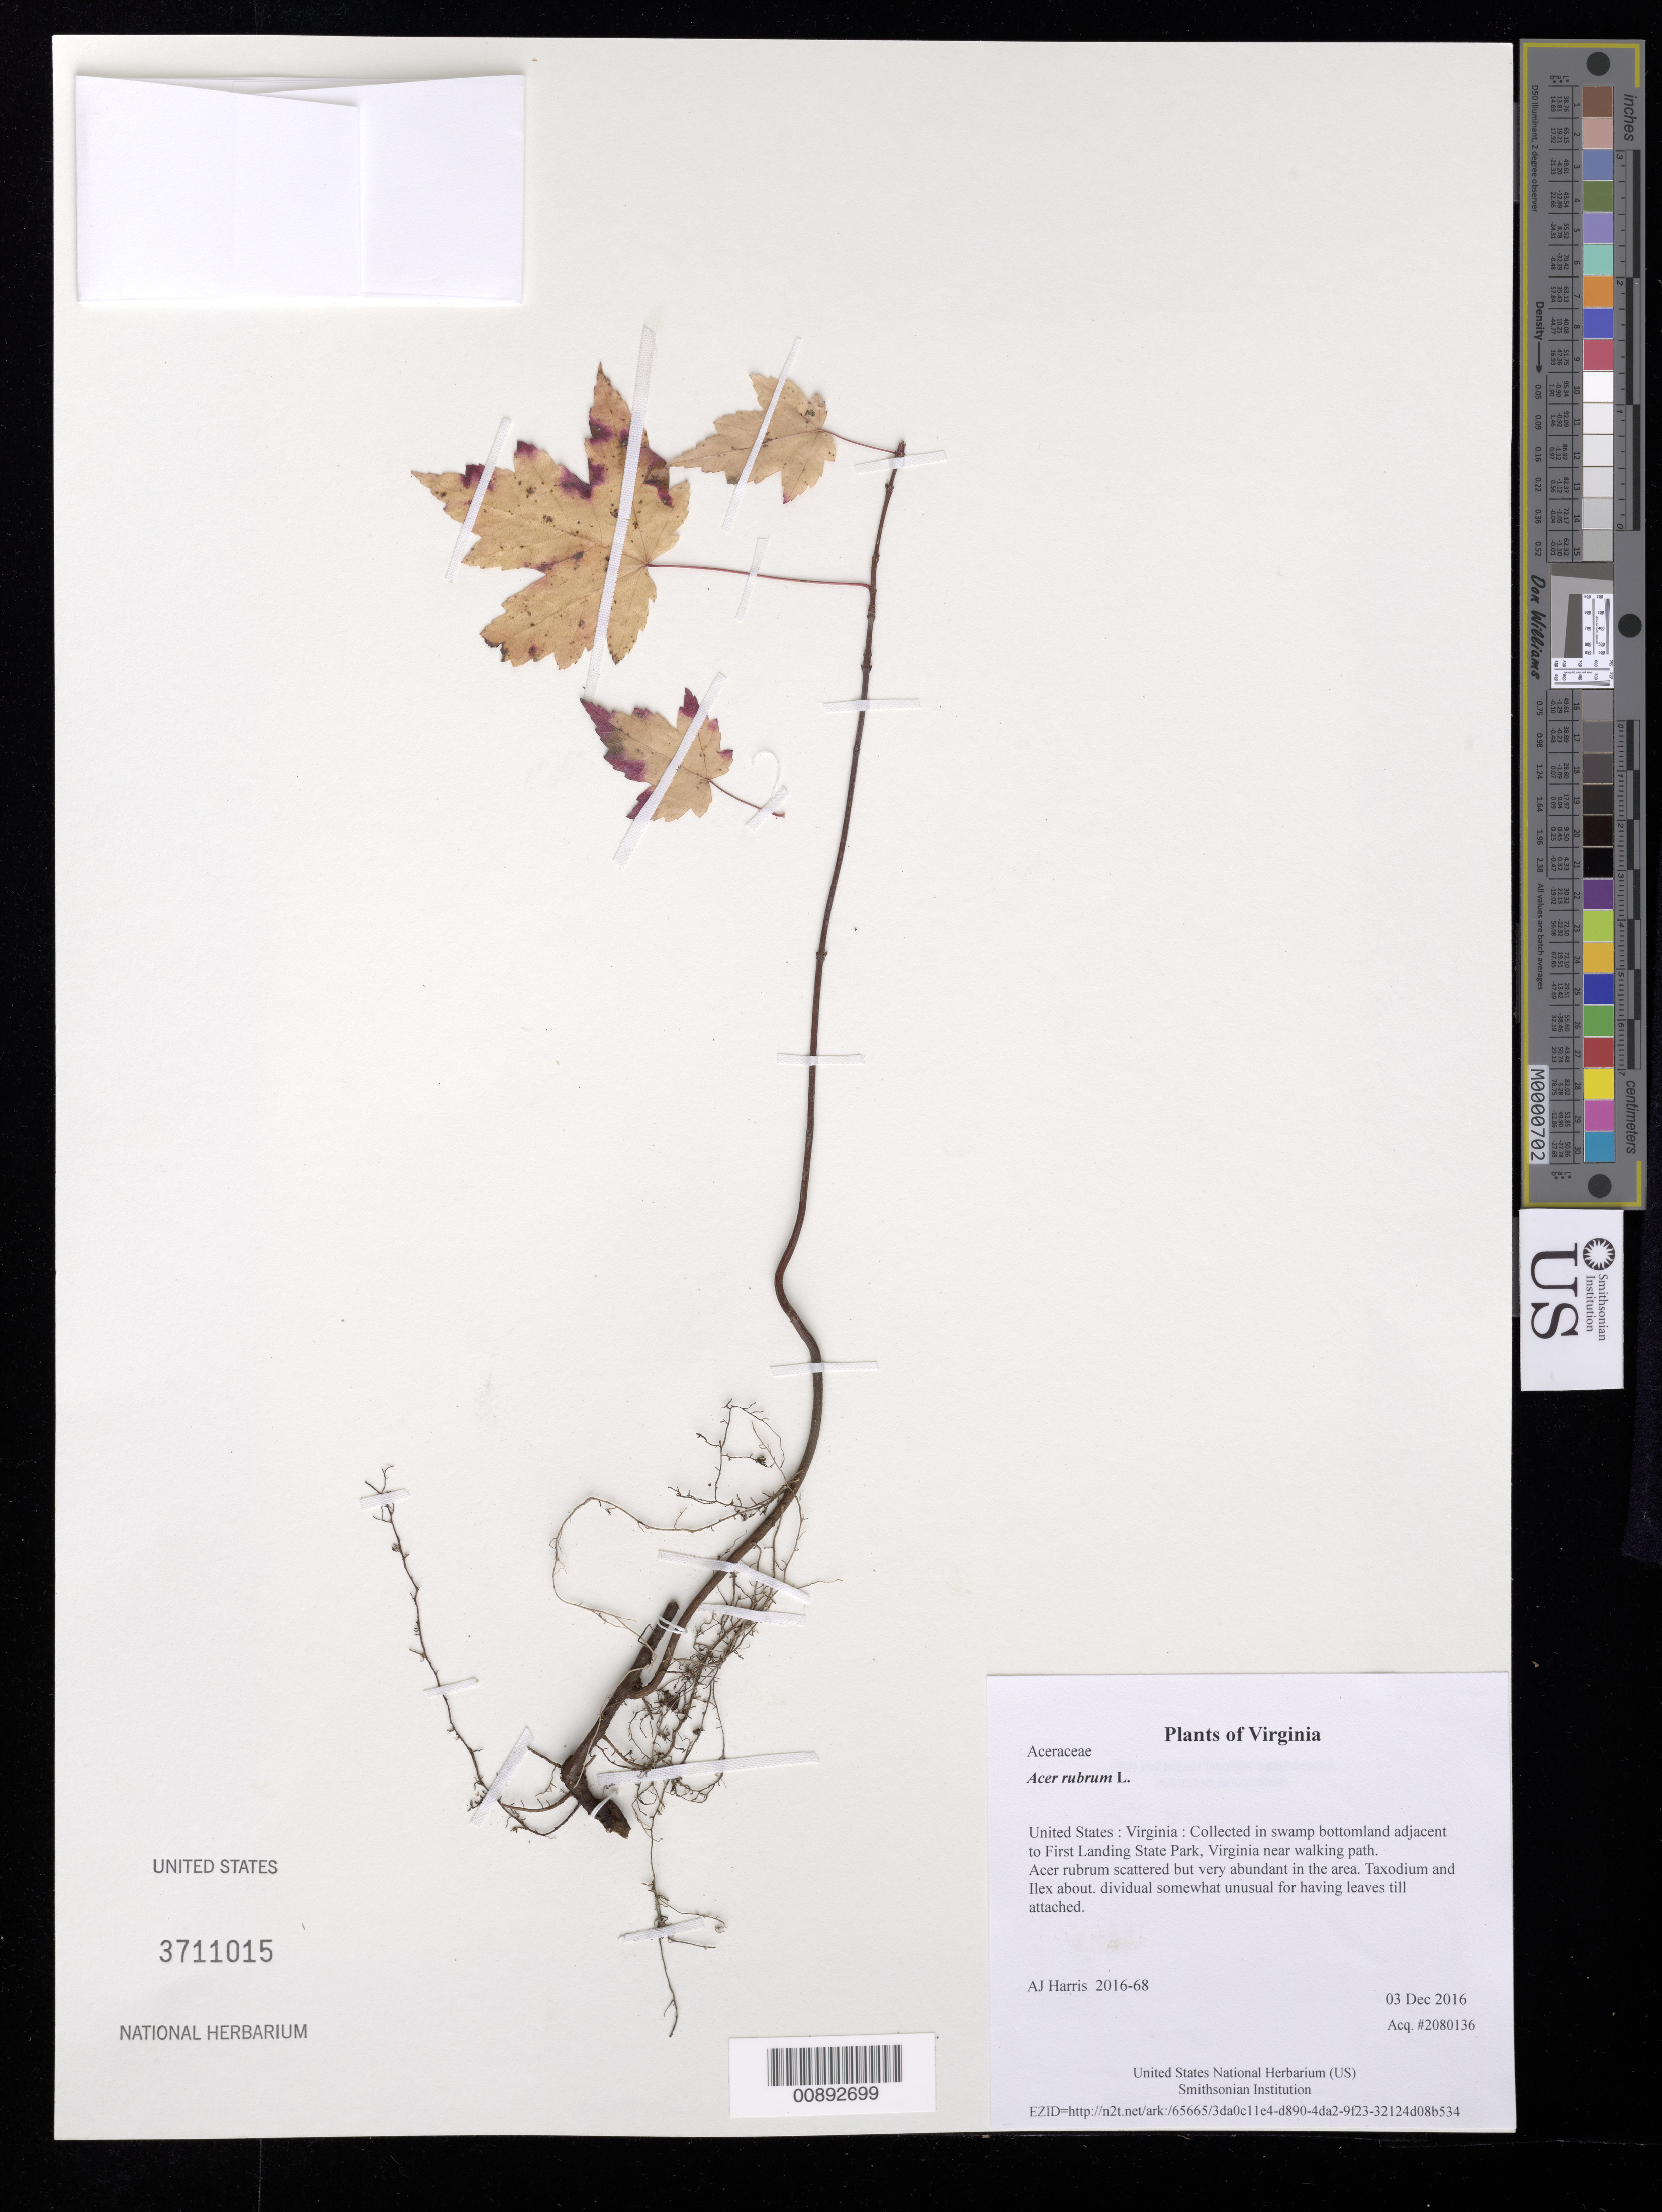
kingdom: Plantae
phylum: Tracheophyta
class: Magnoliopsida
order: Sapindales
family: Sapindaceae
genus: Acer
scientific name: Acer rubrum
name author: L.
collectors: A. J. Harris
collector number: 2016-68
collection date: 2016-12-03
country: United States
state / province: Virginia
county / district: City of Virginia Beach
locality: Collected in swamp bottomland adjacent to First Landing State Park, Virginia near walking path.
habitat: Acer rubrum scattered but very abundant in the area. Taxodium and Ilex about.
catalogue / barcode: US 3711015